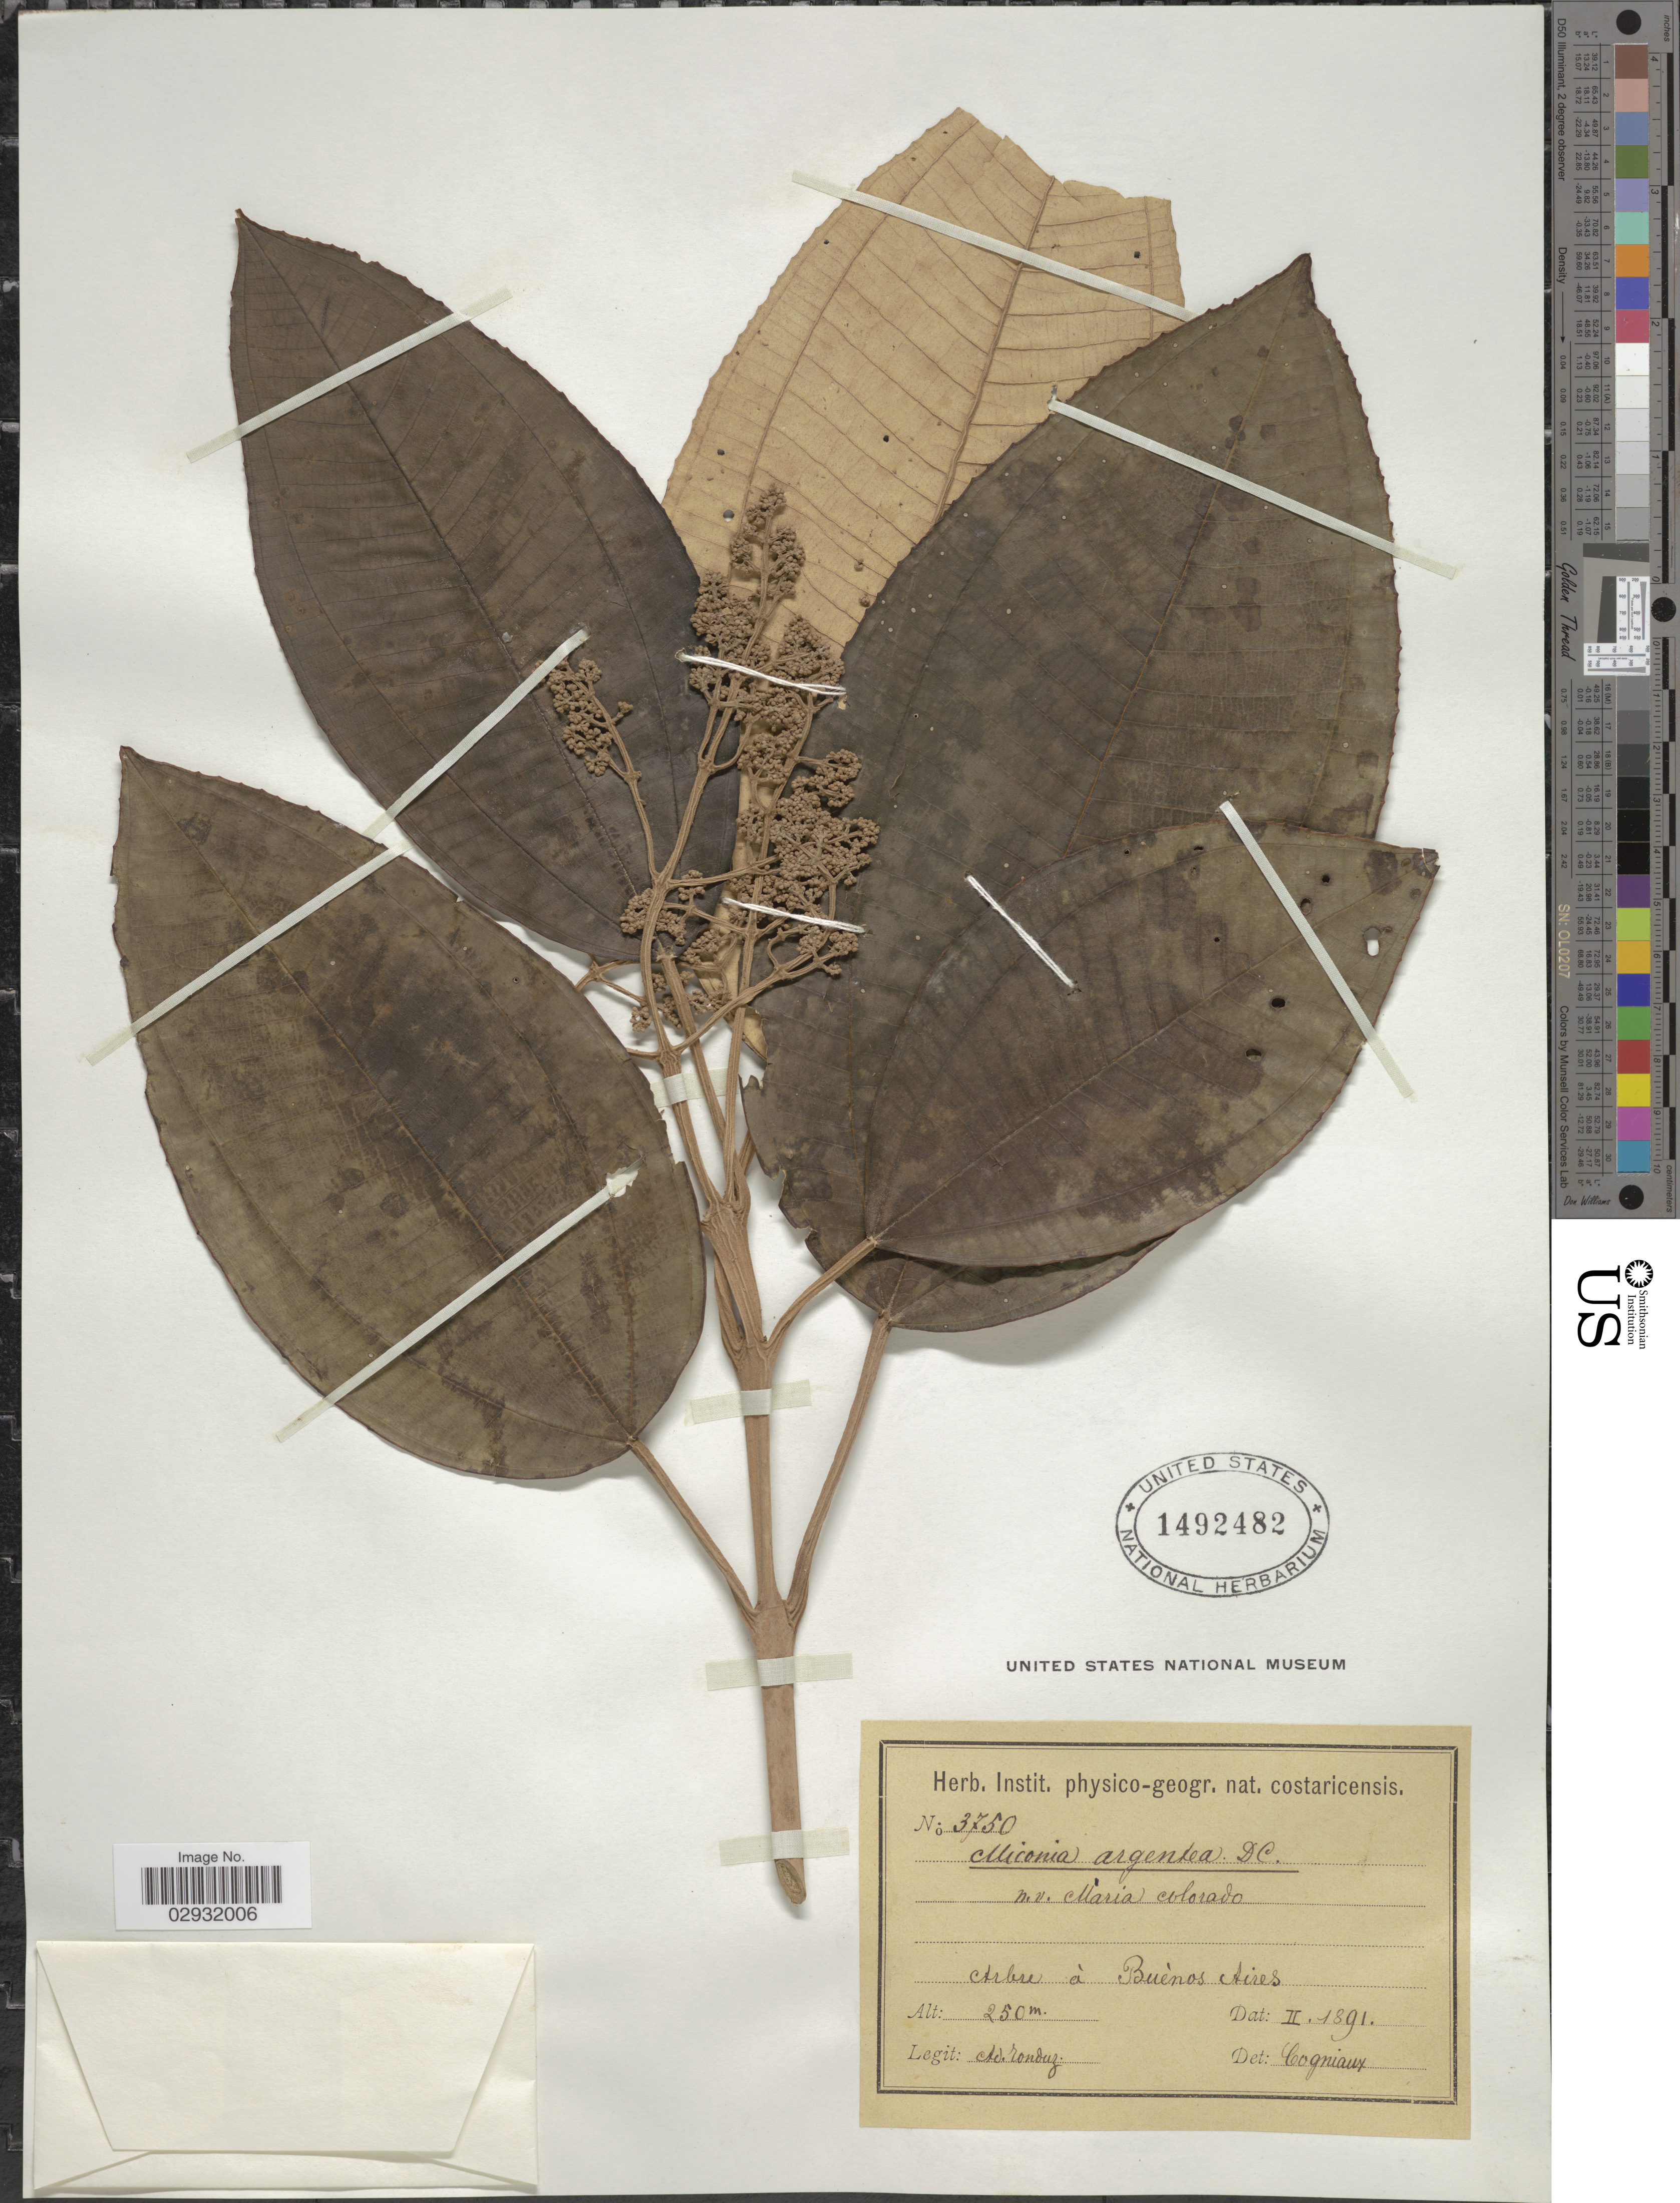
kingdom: Plantae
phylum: Tracheophyta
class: Magnoliopsida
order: Myrtales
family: Melastomataceae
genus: Miconia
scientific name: Miconia argentea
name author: (Sw.) DC.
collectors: A. Tonduz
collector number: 3750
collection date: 1891-02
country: Costa Rica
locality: Arbe à Buènos Aires.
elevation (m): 250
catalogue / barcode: US 1492482